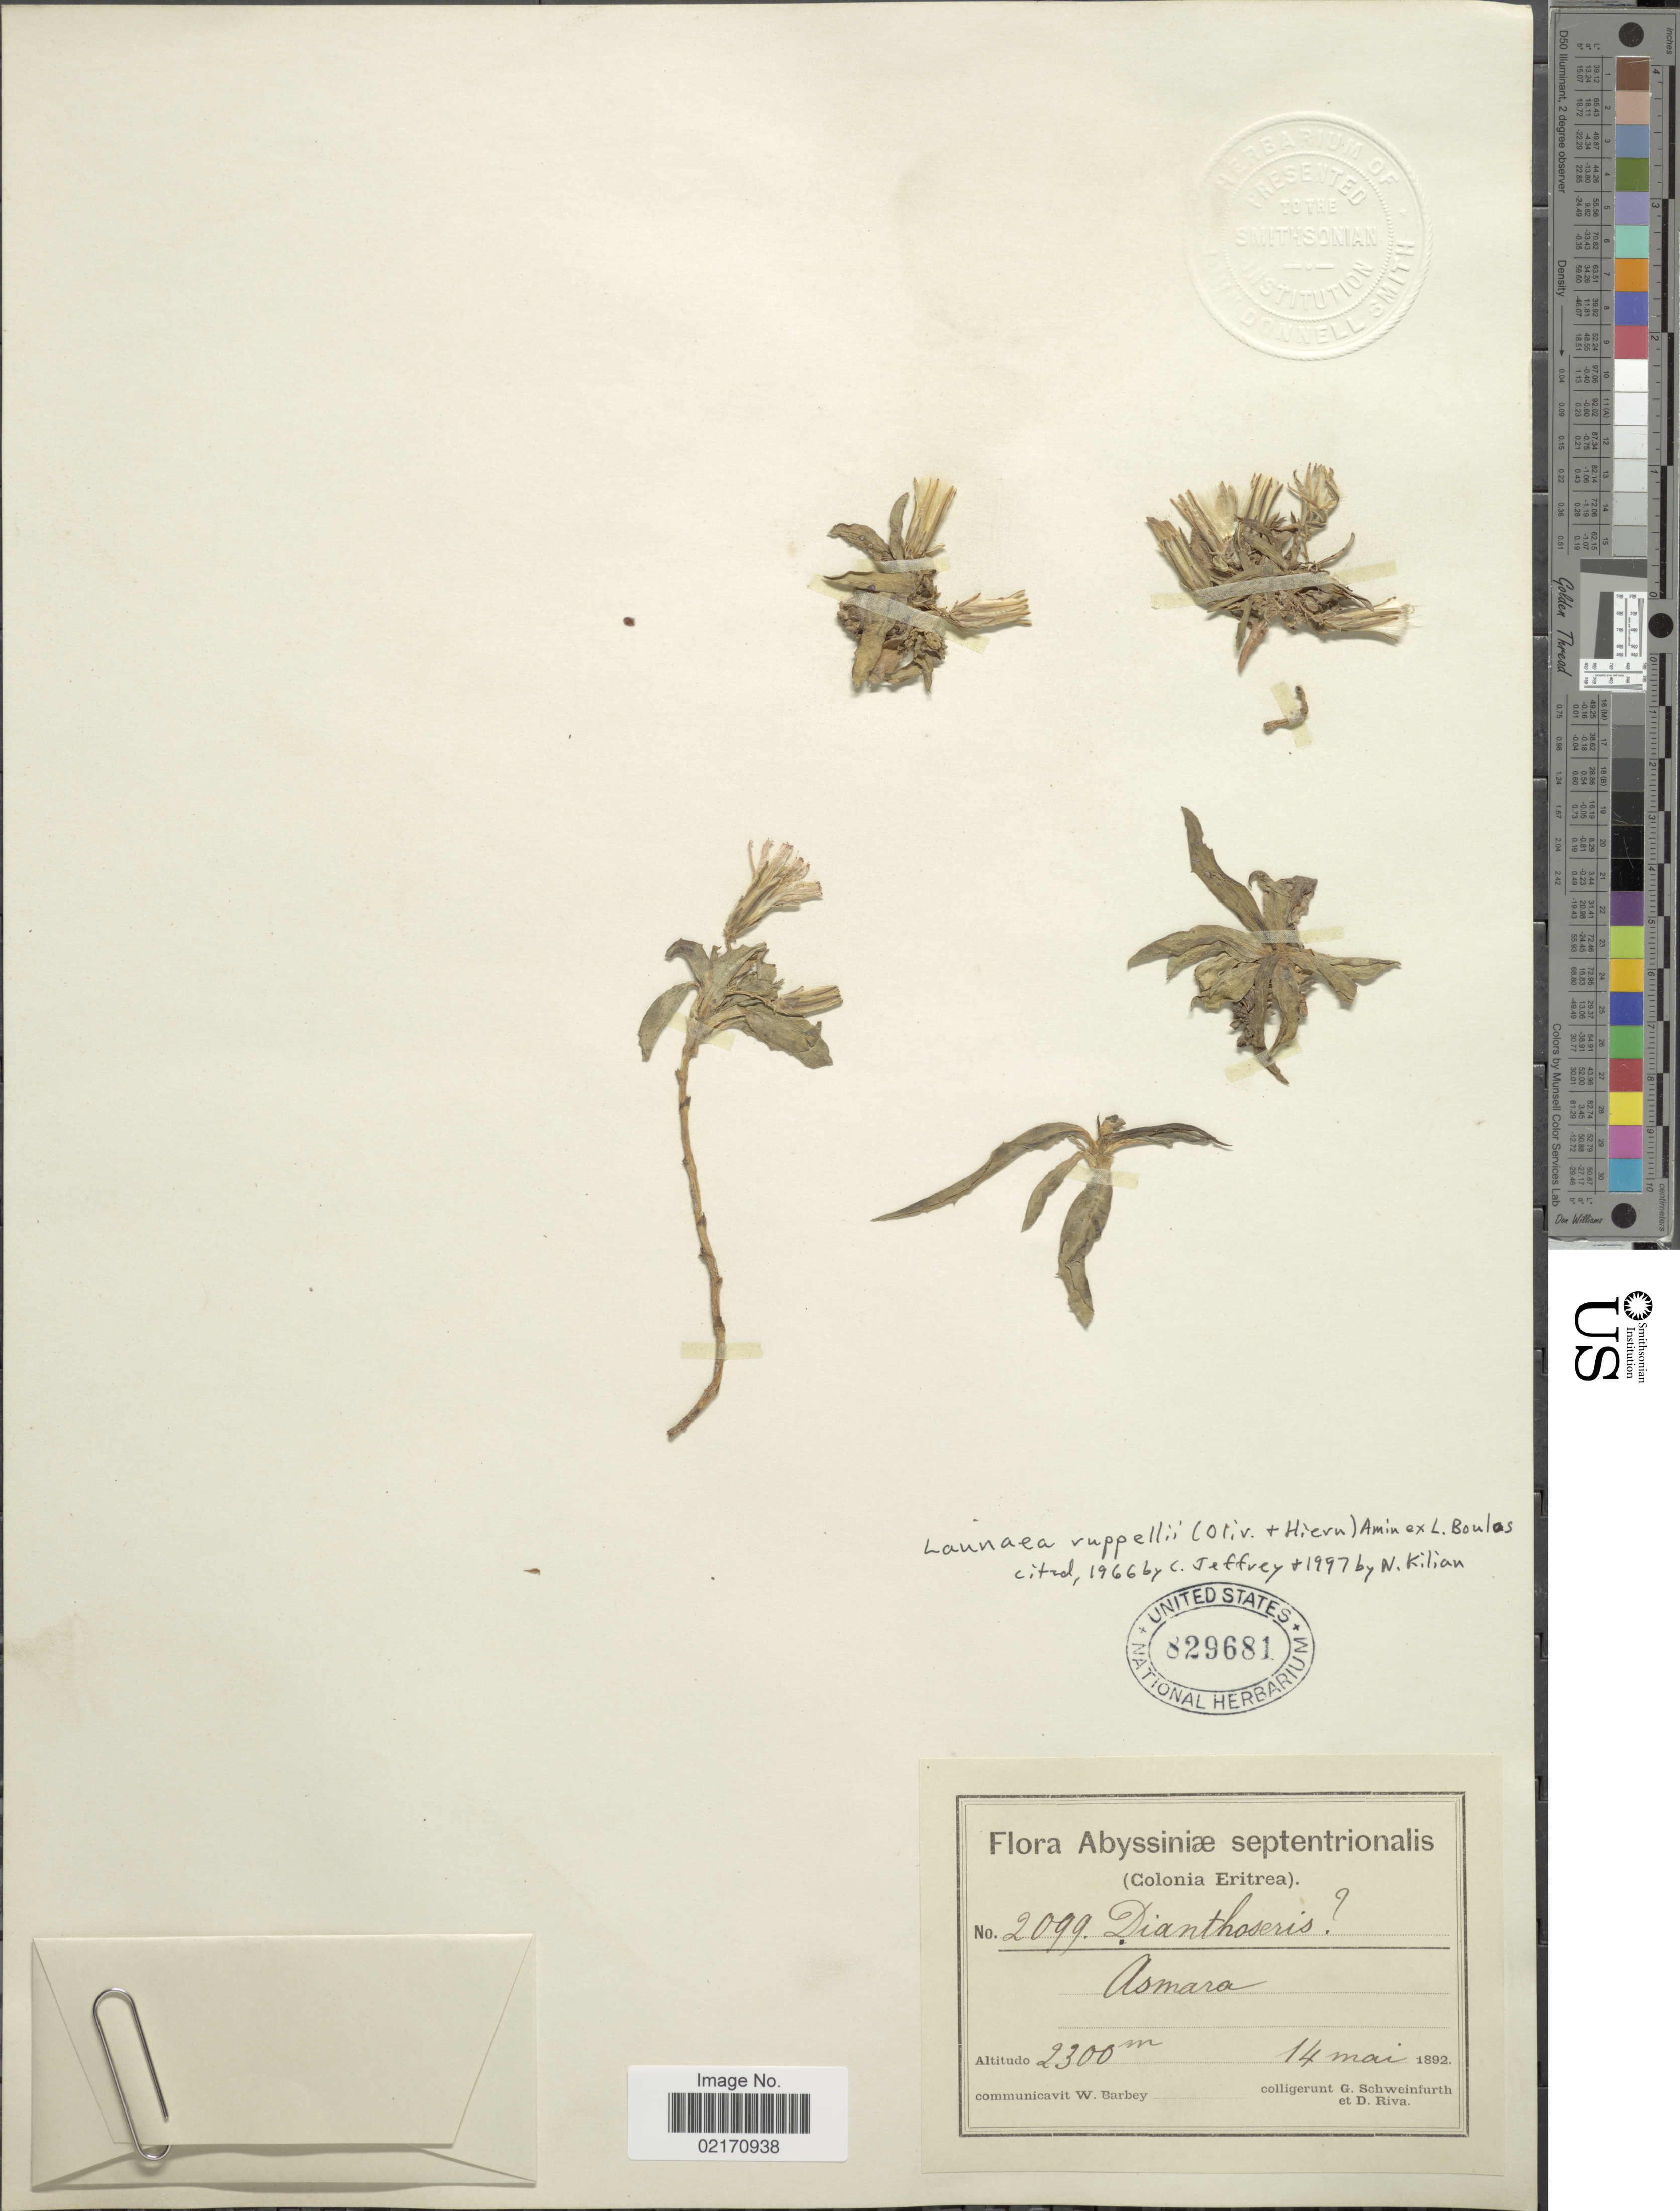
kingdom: Plantae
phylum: Tracheophyta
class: Magnoliopsida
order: Asterales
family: Asteraceae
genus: Launaea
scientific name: Launaea rueppellii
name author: (Sch. Bip. ex Oliv. & Hiern) Boulos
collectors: G. A. Schweinfurth (herbarium) & D. Riva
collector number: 2099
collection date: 1892-05-14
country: Eritrea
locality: Abyssiniae septentrionalis, Colonia Eritrea, Asmara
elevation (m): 2300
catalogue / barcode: US 829681